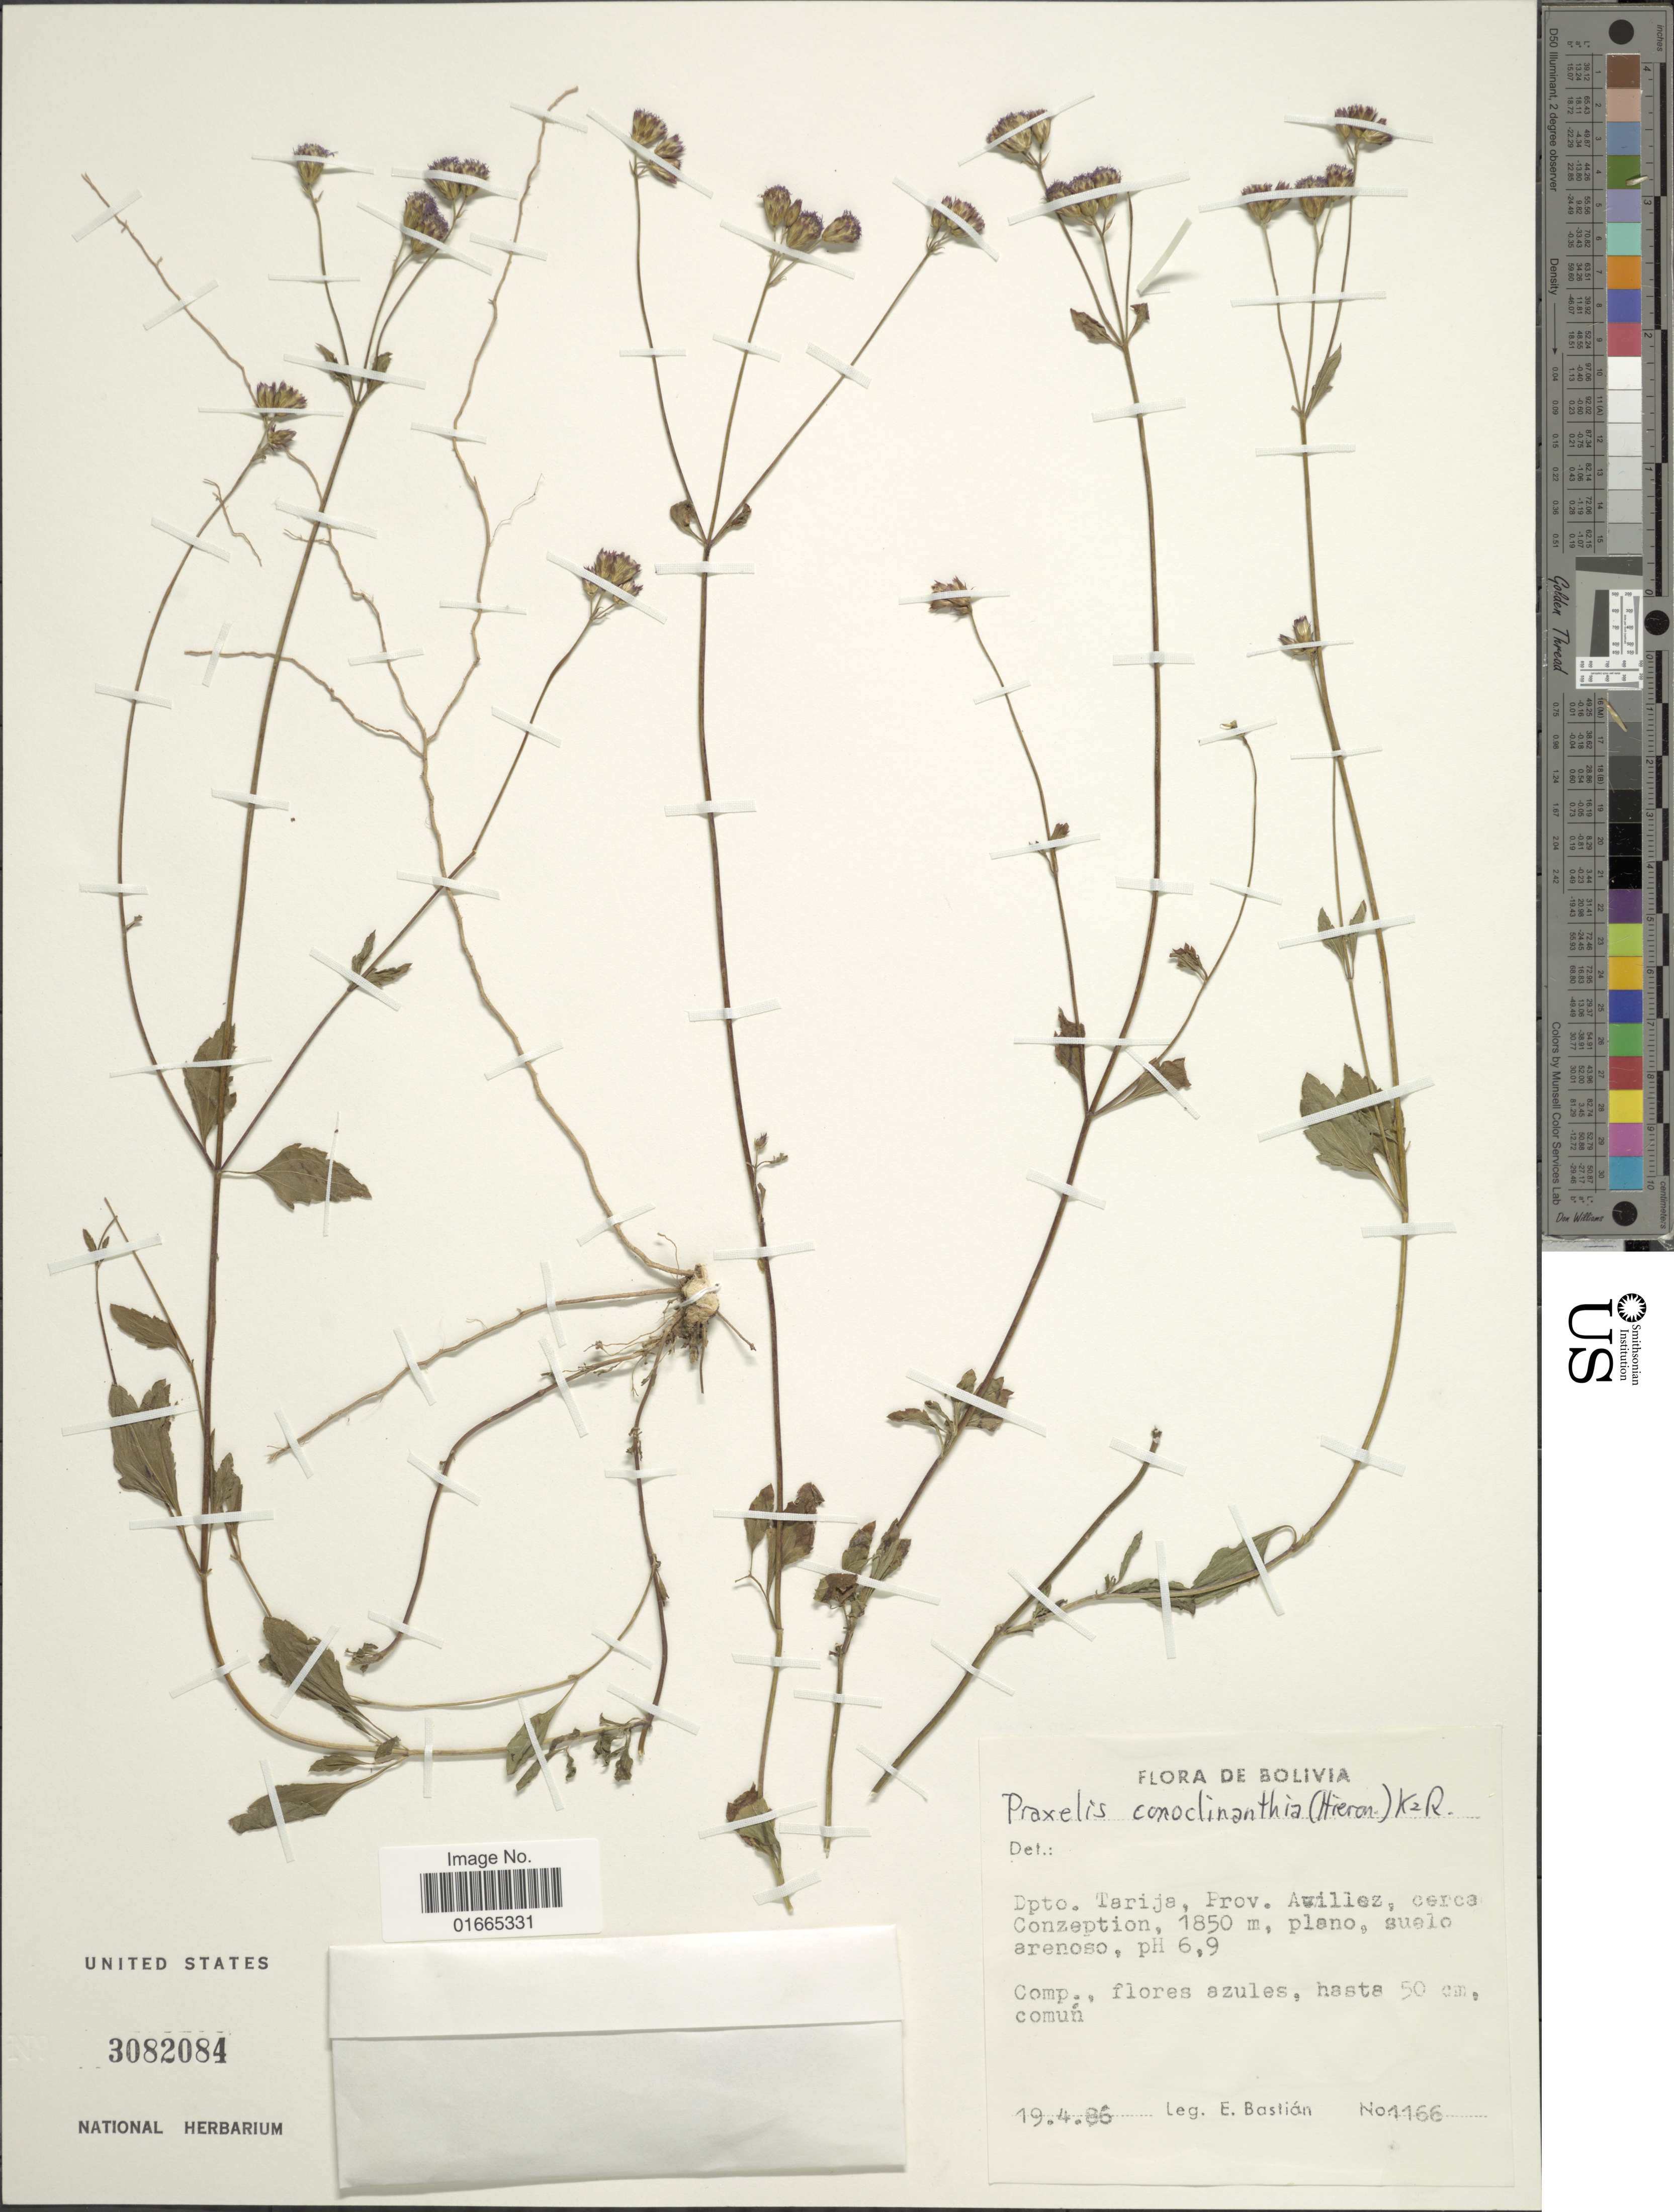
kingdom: Plantae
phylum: Tracheophyta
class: Magnoliopsida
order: Asterales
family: Asteraceae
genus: Praxelis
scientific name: Praxelis conoclinanthia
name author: (Hieron.) R.M. King & H. Rob.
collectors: E. Bastion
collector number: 1166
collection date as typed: Transcribed d/m/y: 19/4/86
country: Bolivia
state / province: Tarija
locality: Dpto. Tarija, Prov. Avillez, cerca Conzeption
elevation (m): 1850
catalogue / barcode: US 3082084